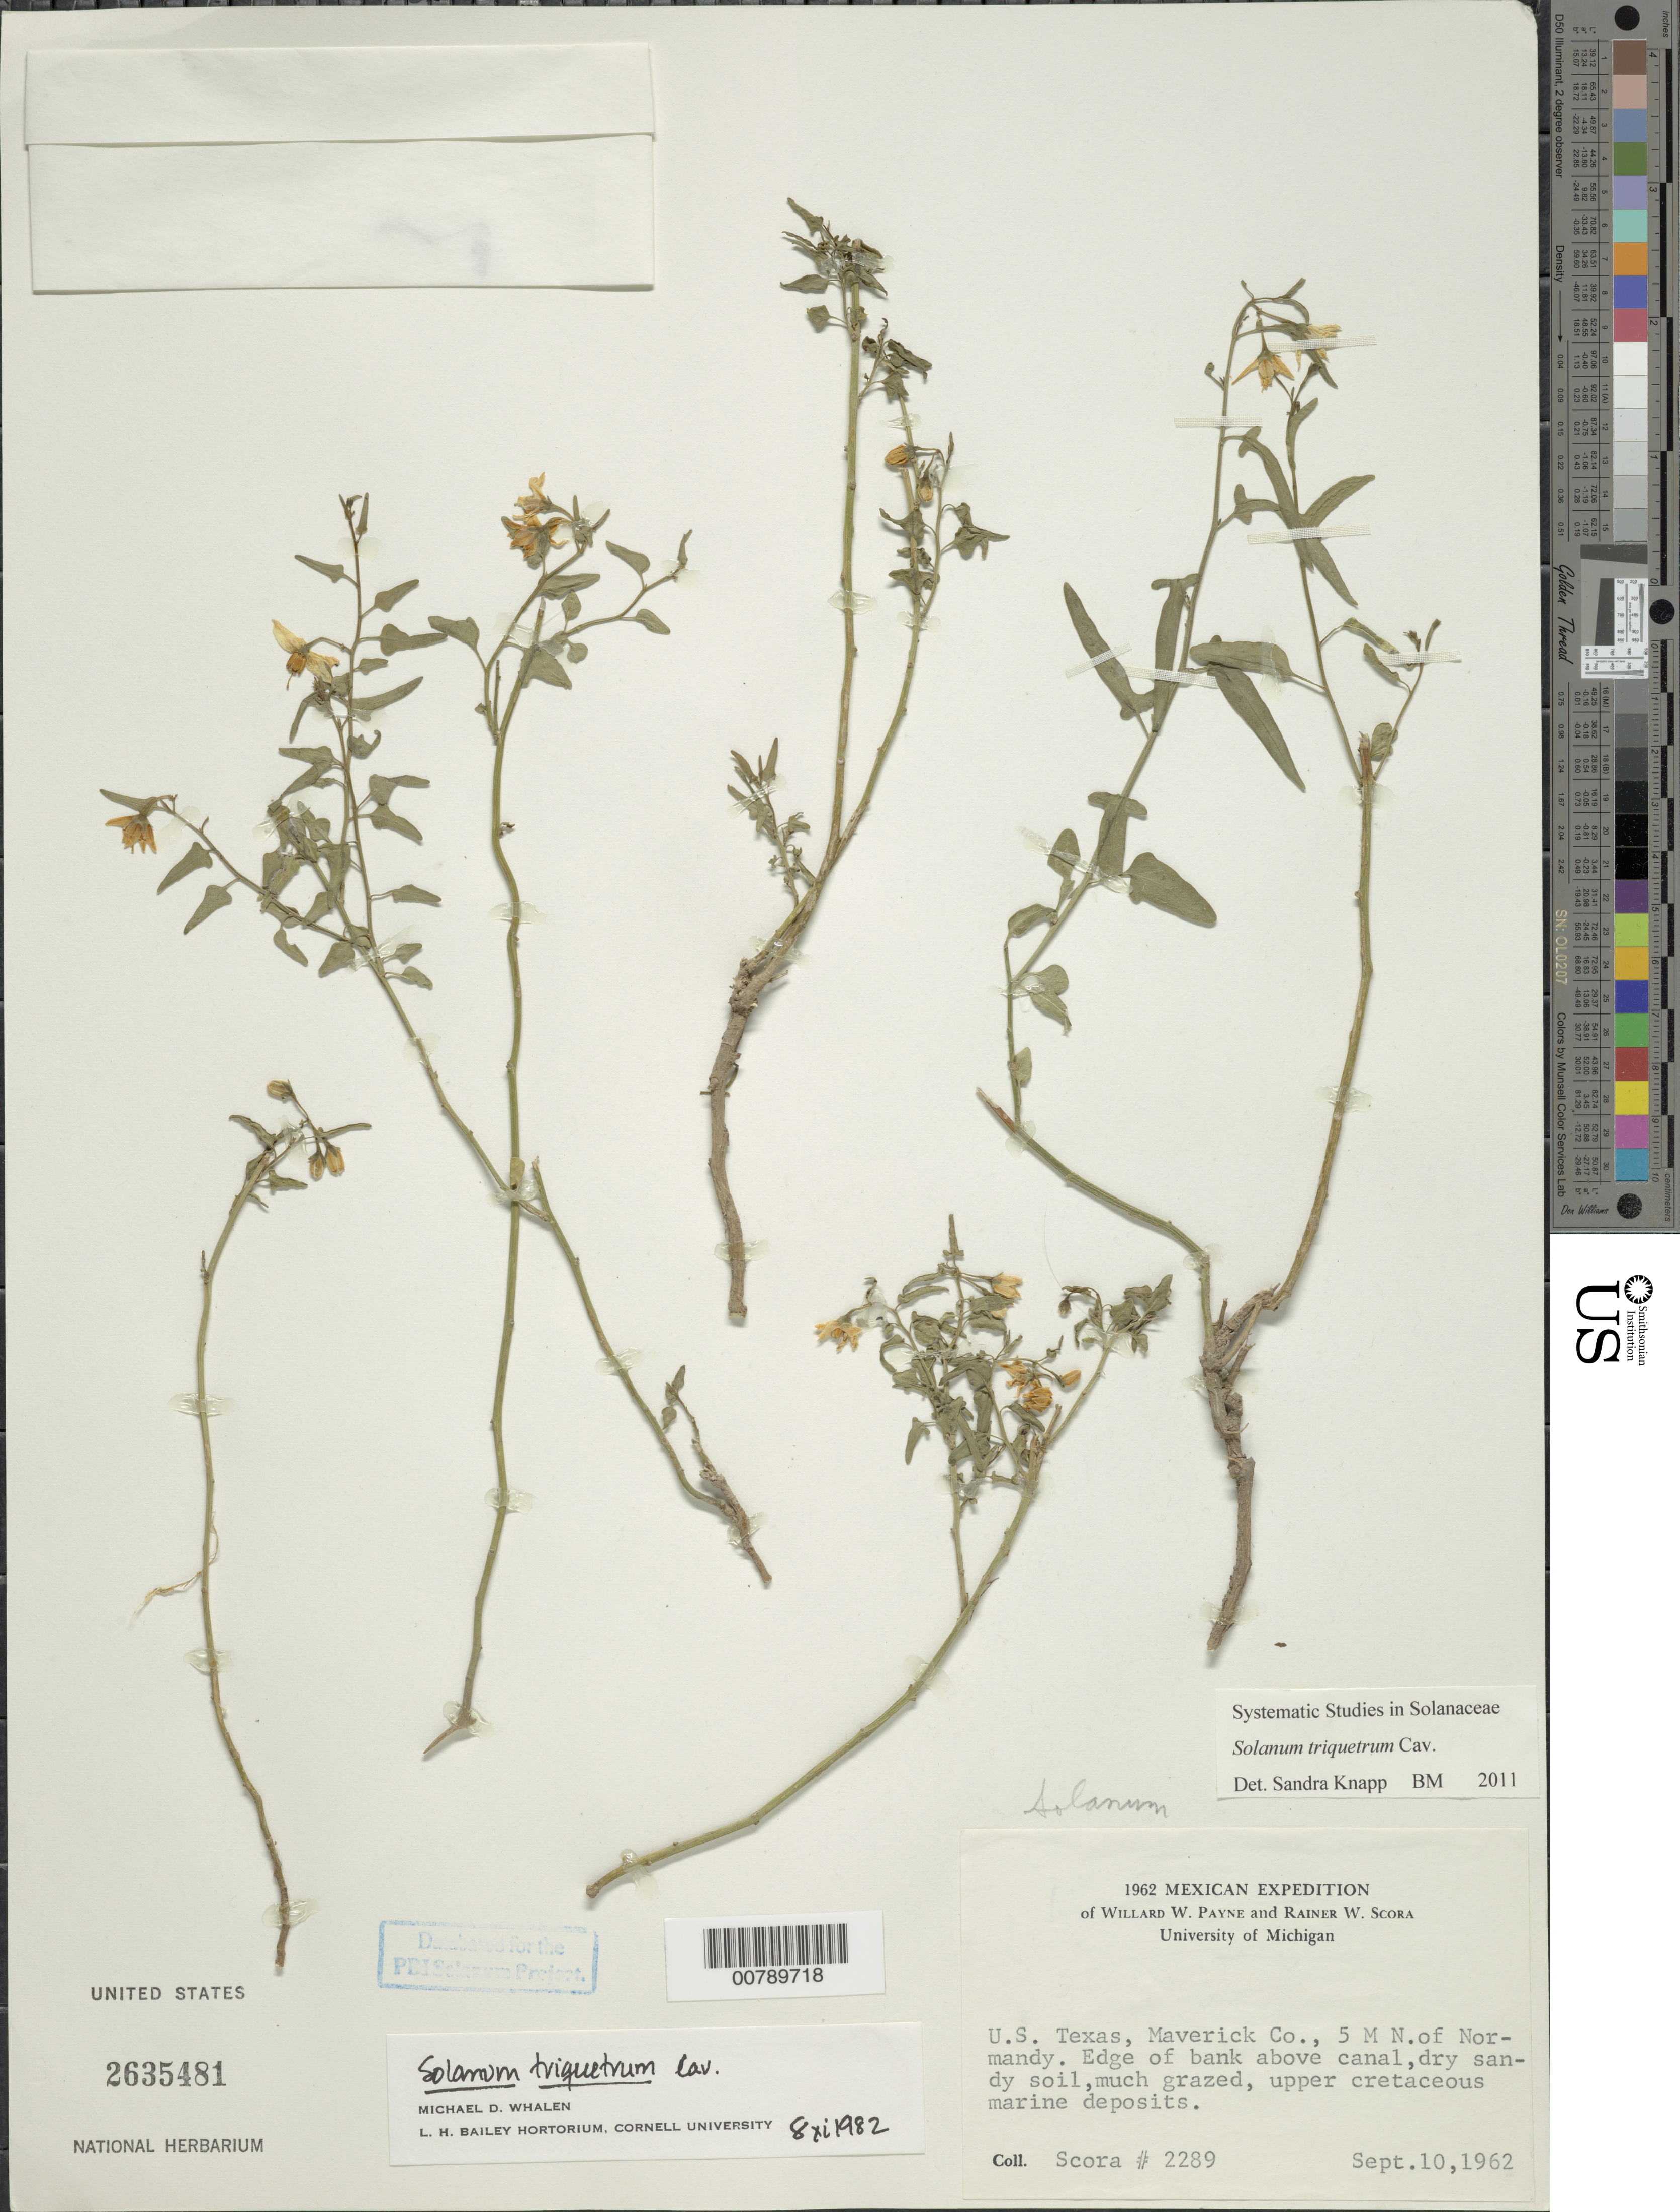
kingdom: Plantae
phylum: Tracheophyta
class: Magnoliopsida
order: Solanales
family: Solanaceae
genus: Solanum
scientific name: Solanum triquetrum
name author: Cav.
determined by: Knapp, S. D.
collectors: R. Scora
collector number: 2289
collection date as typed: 10 Sep 1962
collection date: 1962-09-10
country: United States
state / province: Texas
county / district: Maverick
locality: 5 miles N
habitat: edge of bank above canal, dry sandy soil, much grazed, upper Cretaceous marine deposits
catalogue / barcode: US 2635481